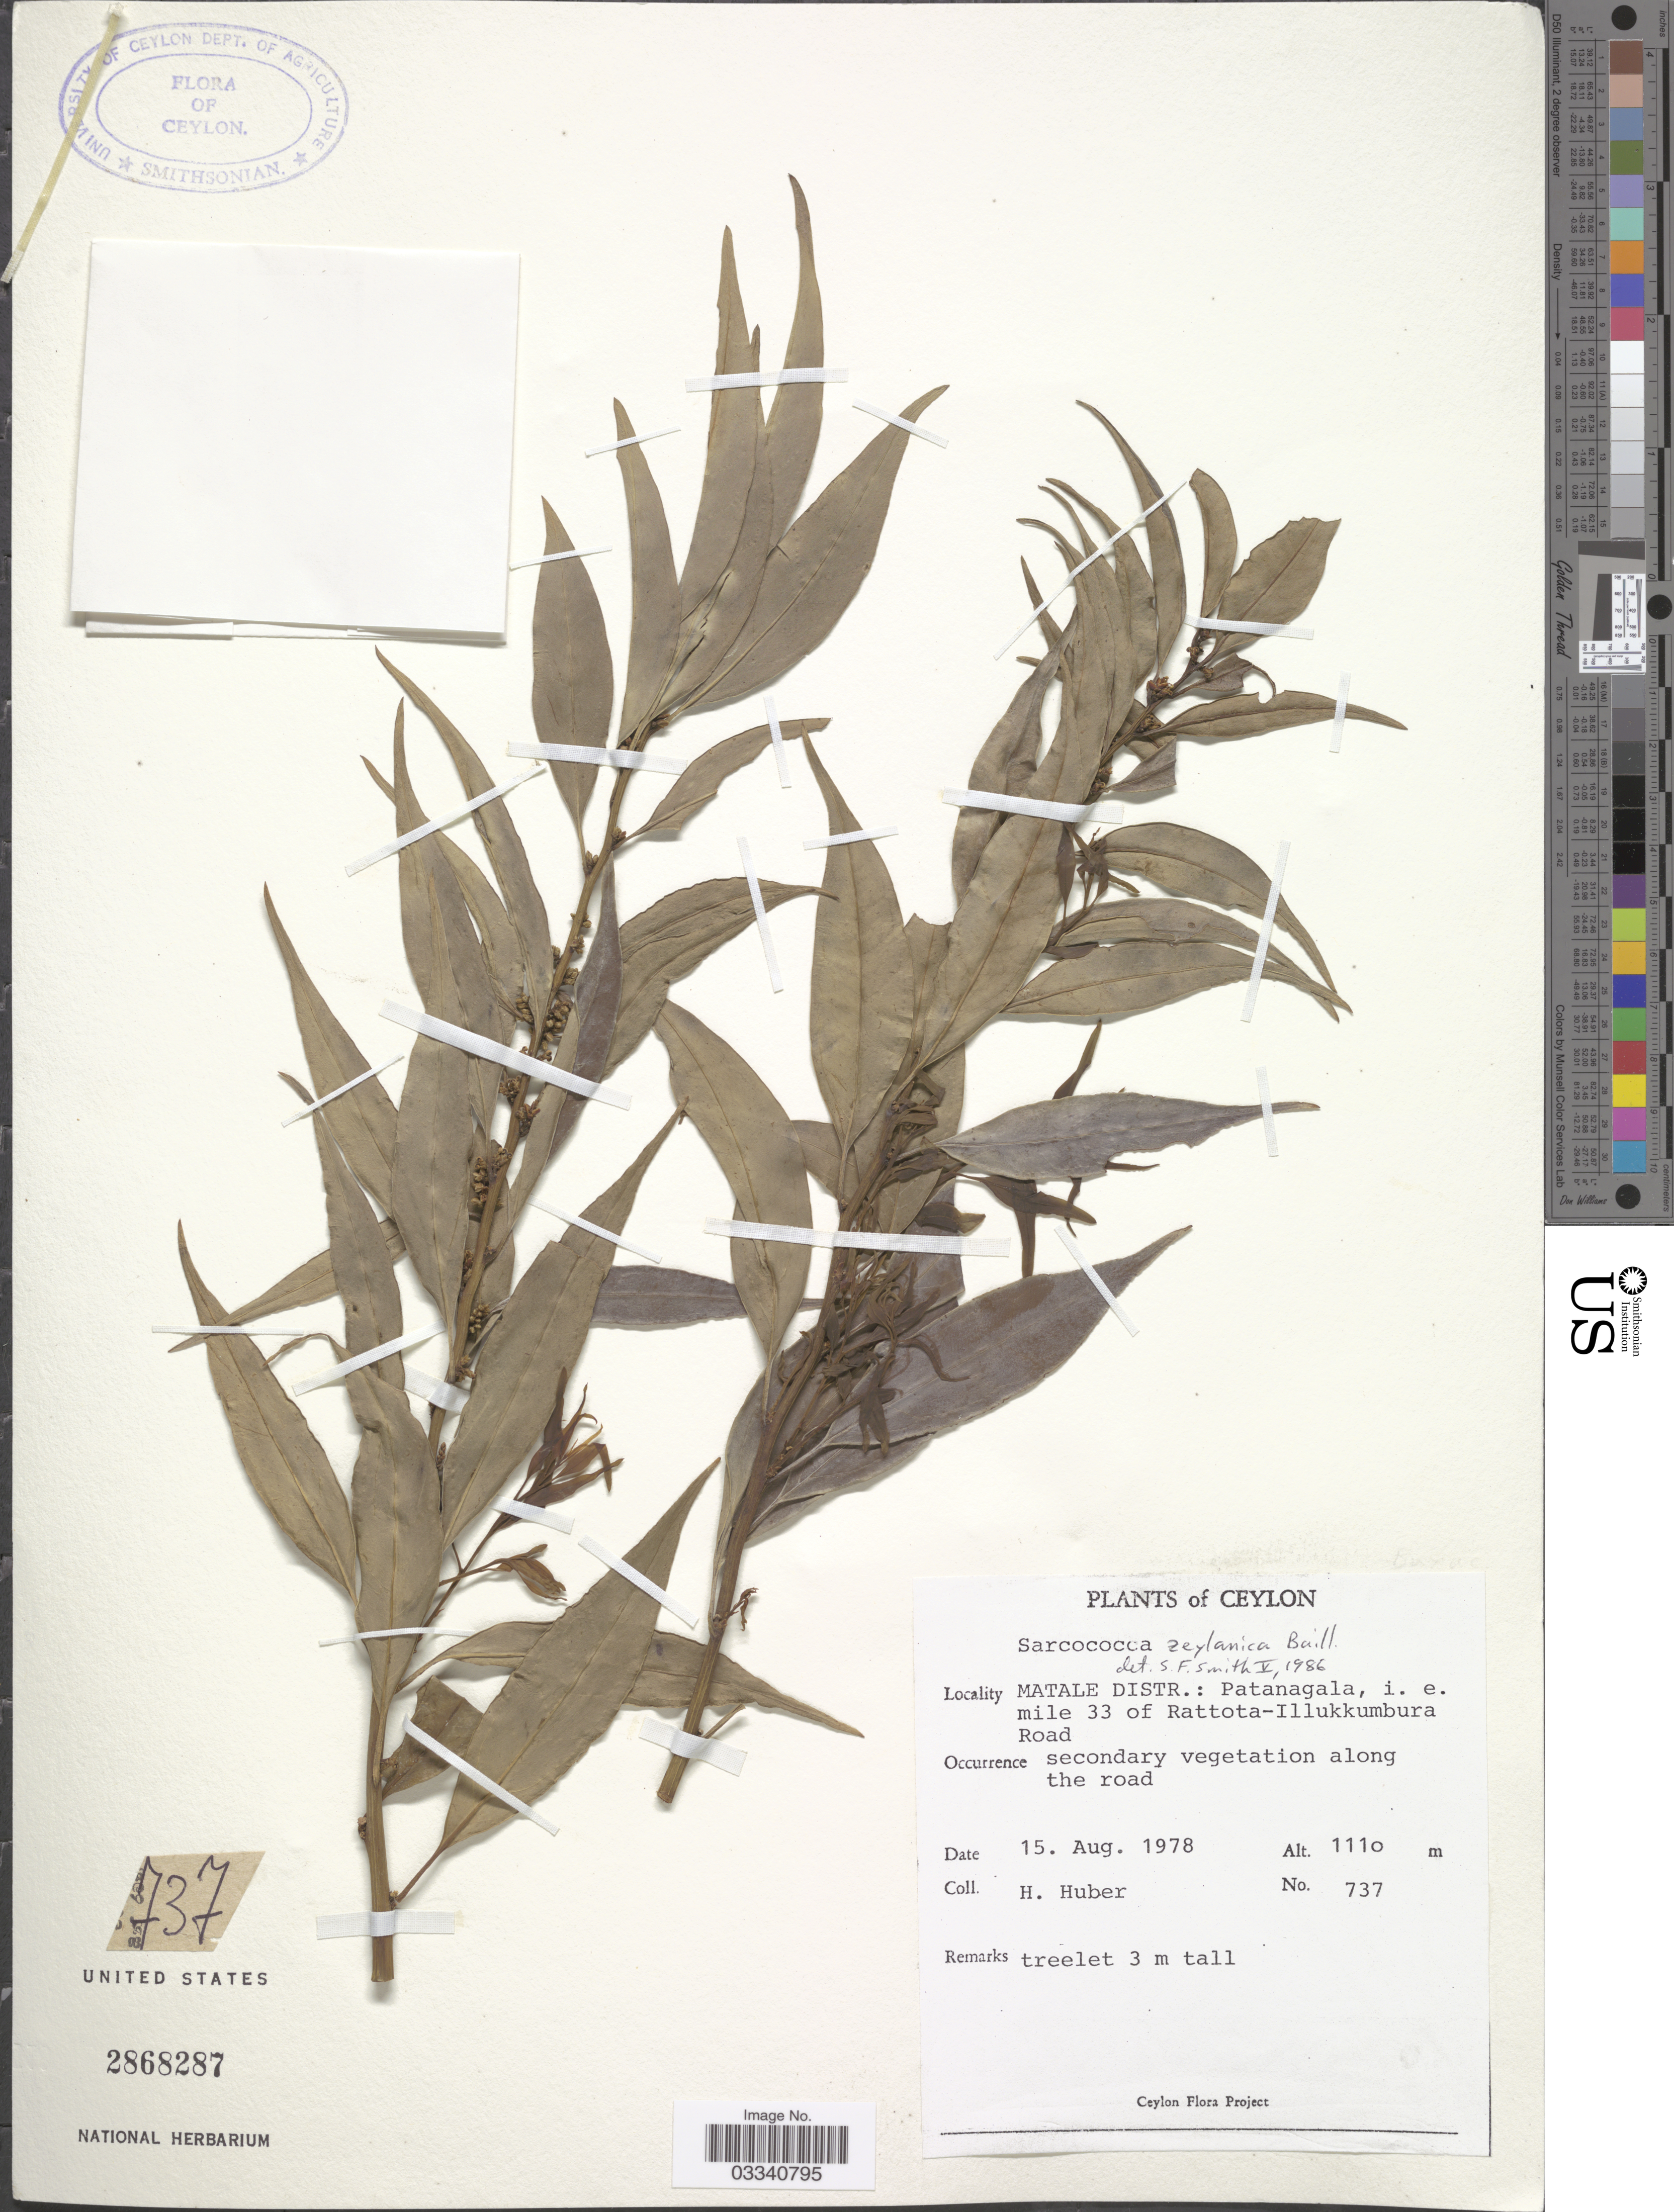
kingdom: Plantae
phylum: Tracheophyta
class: Magnoliopsida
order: Buxales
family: Buxaceae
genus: Sarcococca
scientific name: Sarcococca zeylanica var. brevifolia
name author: (Müll. Arg.) Sealy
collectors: H. Huber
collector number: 737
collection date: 1978-08-15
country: Sri Lanka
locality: Ceylon. Matale Distr.: Patanagala, i.e. mile 33 of Rattota-Illukkumbura Road, secondary vegetation along the road.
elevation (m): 1110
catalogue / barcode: US 2868287